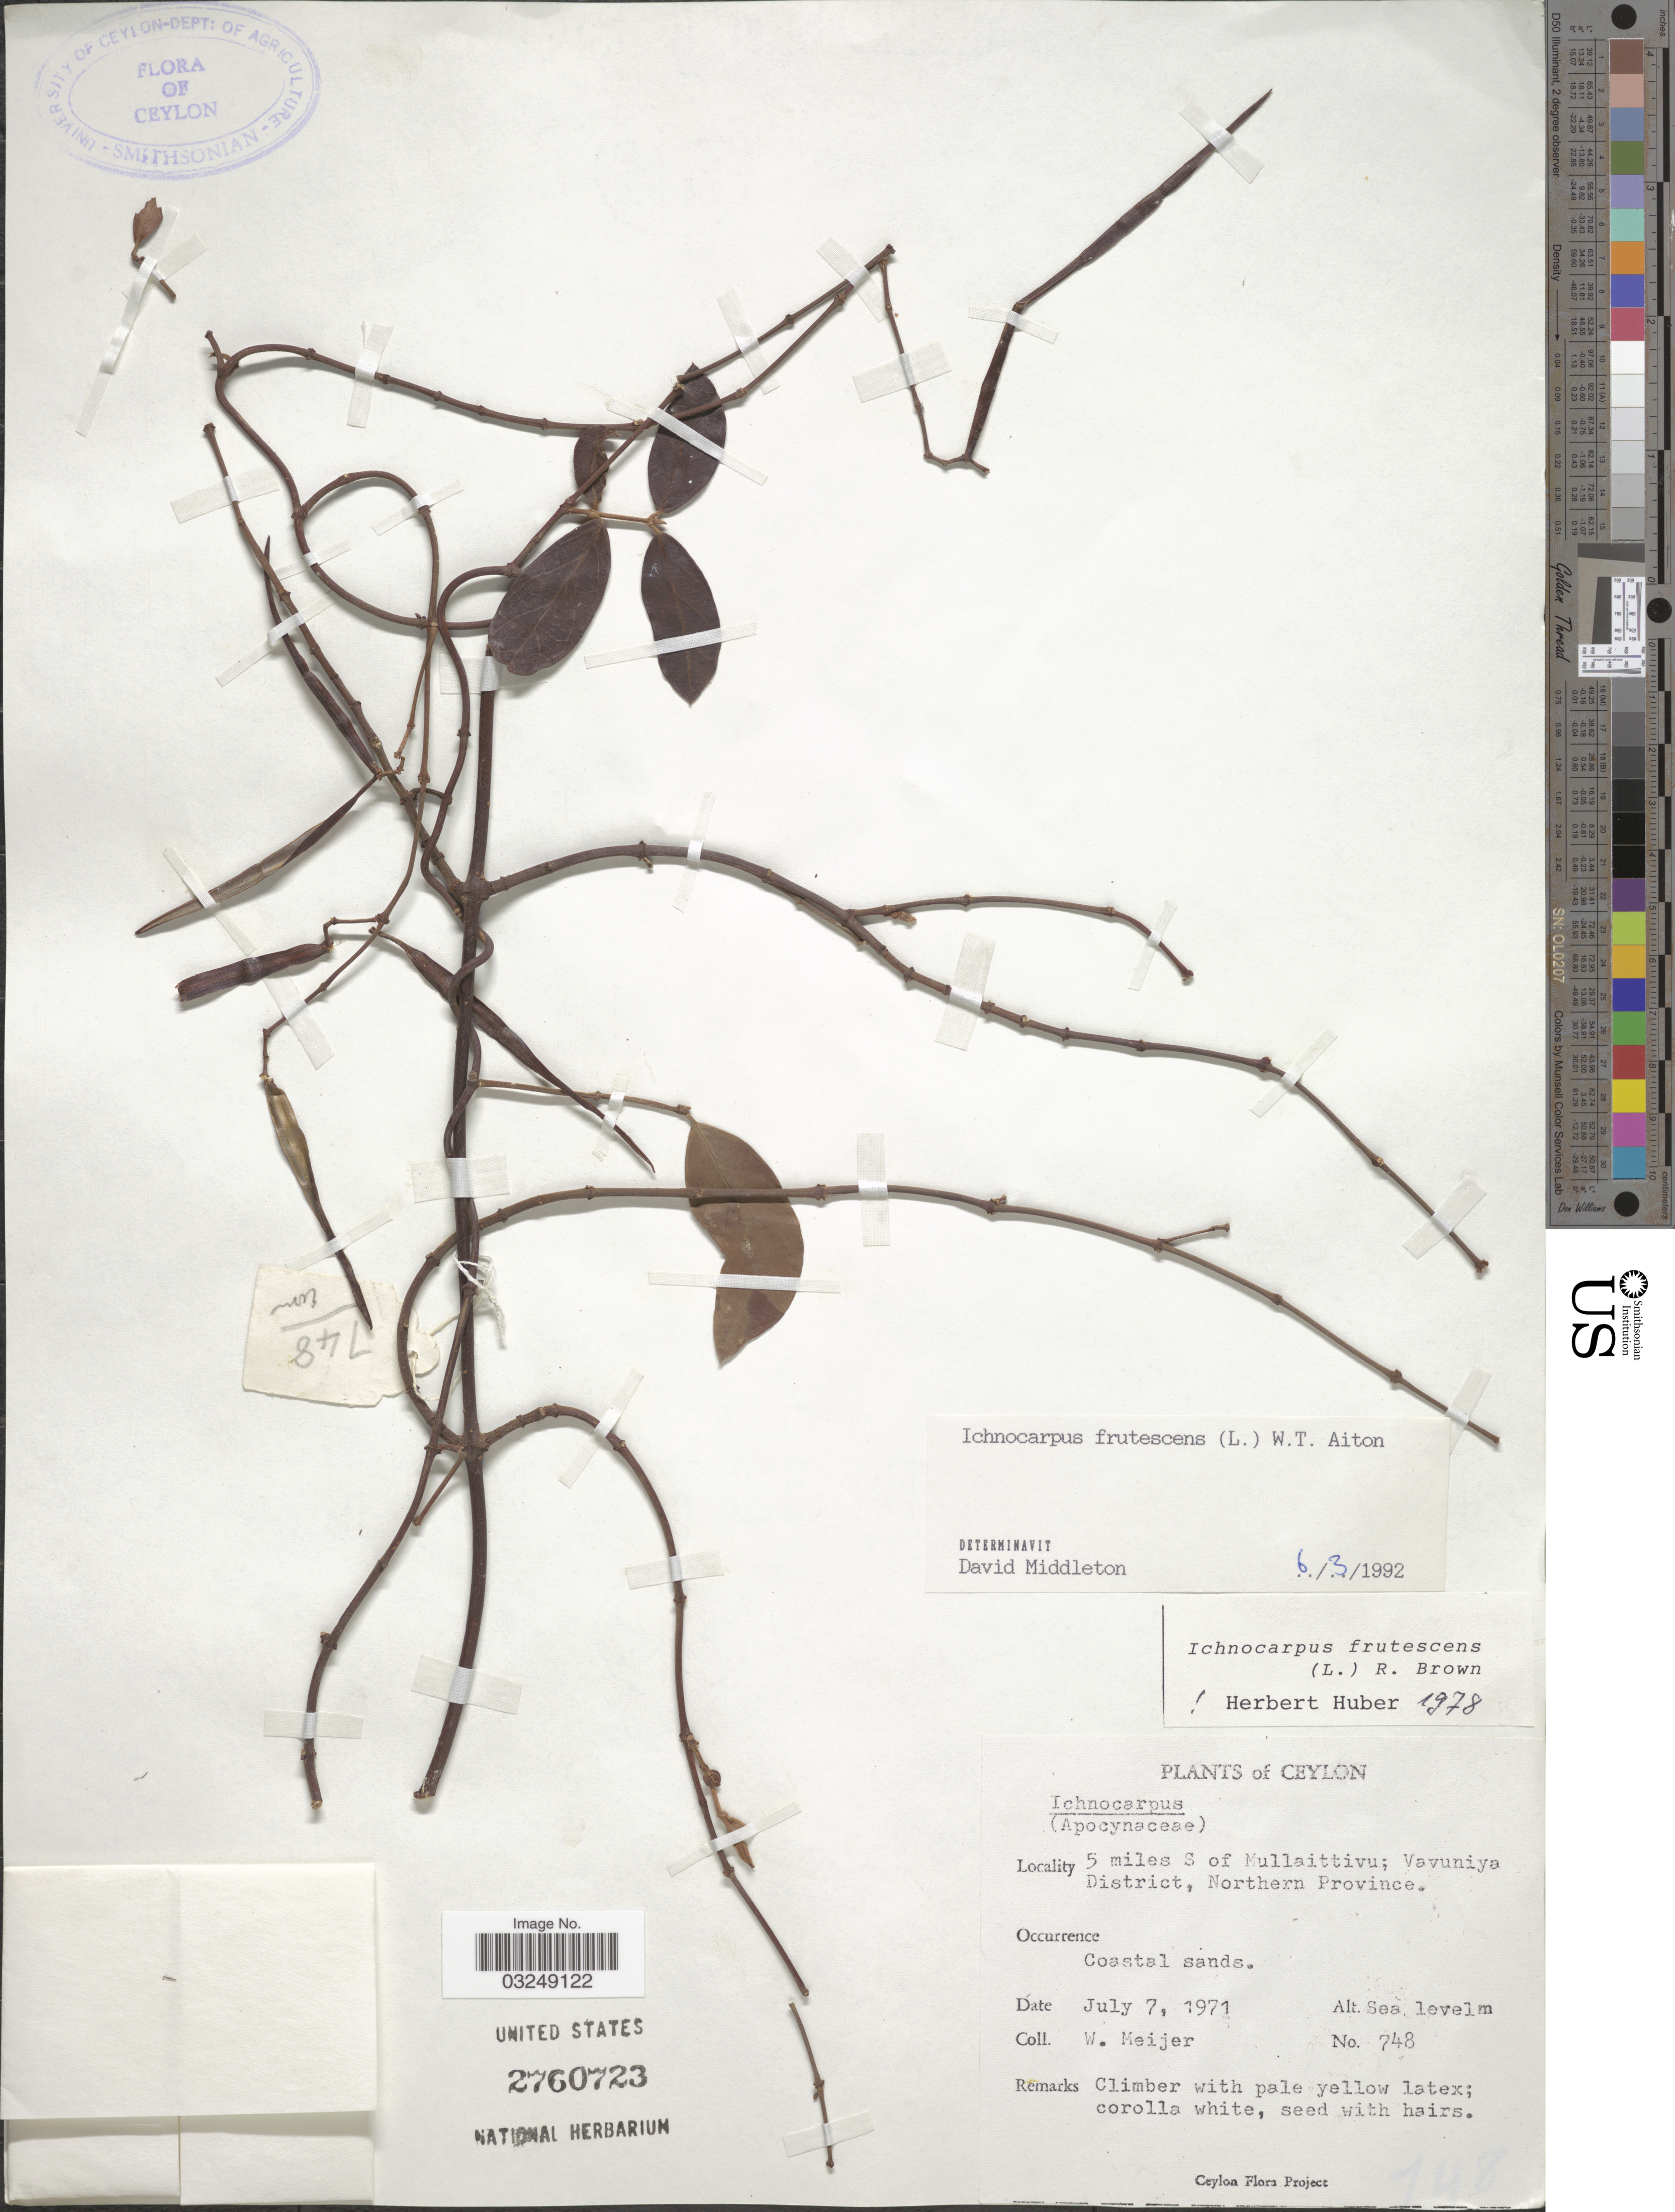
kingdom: Plantae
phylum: Tracheophyta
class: Magnoliopsida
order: Gentianales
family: Apocynaceae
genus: Ichnocarpus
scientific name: Ichnocarpus frutescens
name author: (L.) W.T. Aiton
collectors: W. Meijer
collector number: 748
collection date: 1971-07-07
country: Sri Lanka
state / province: Northern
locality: Ceylon. 5 miles S of Mullaittivu; Vavuniya District.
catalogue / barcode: US 2760723